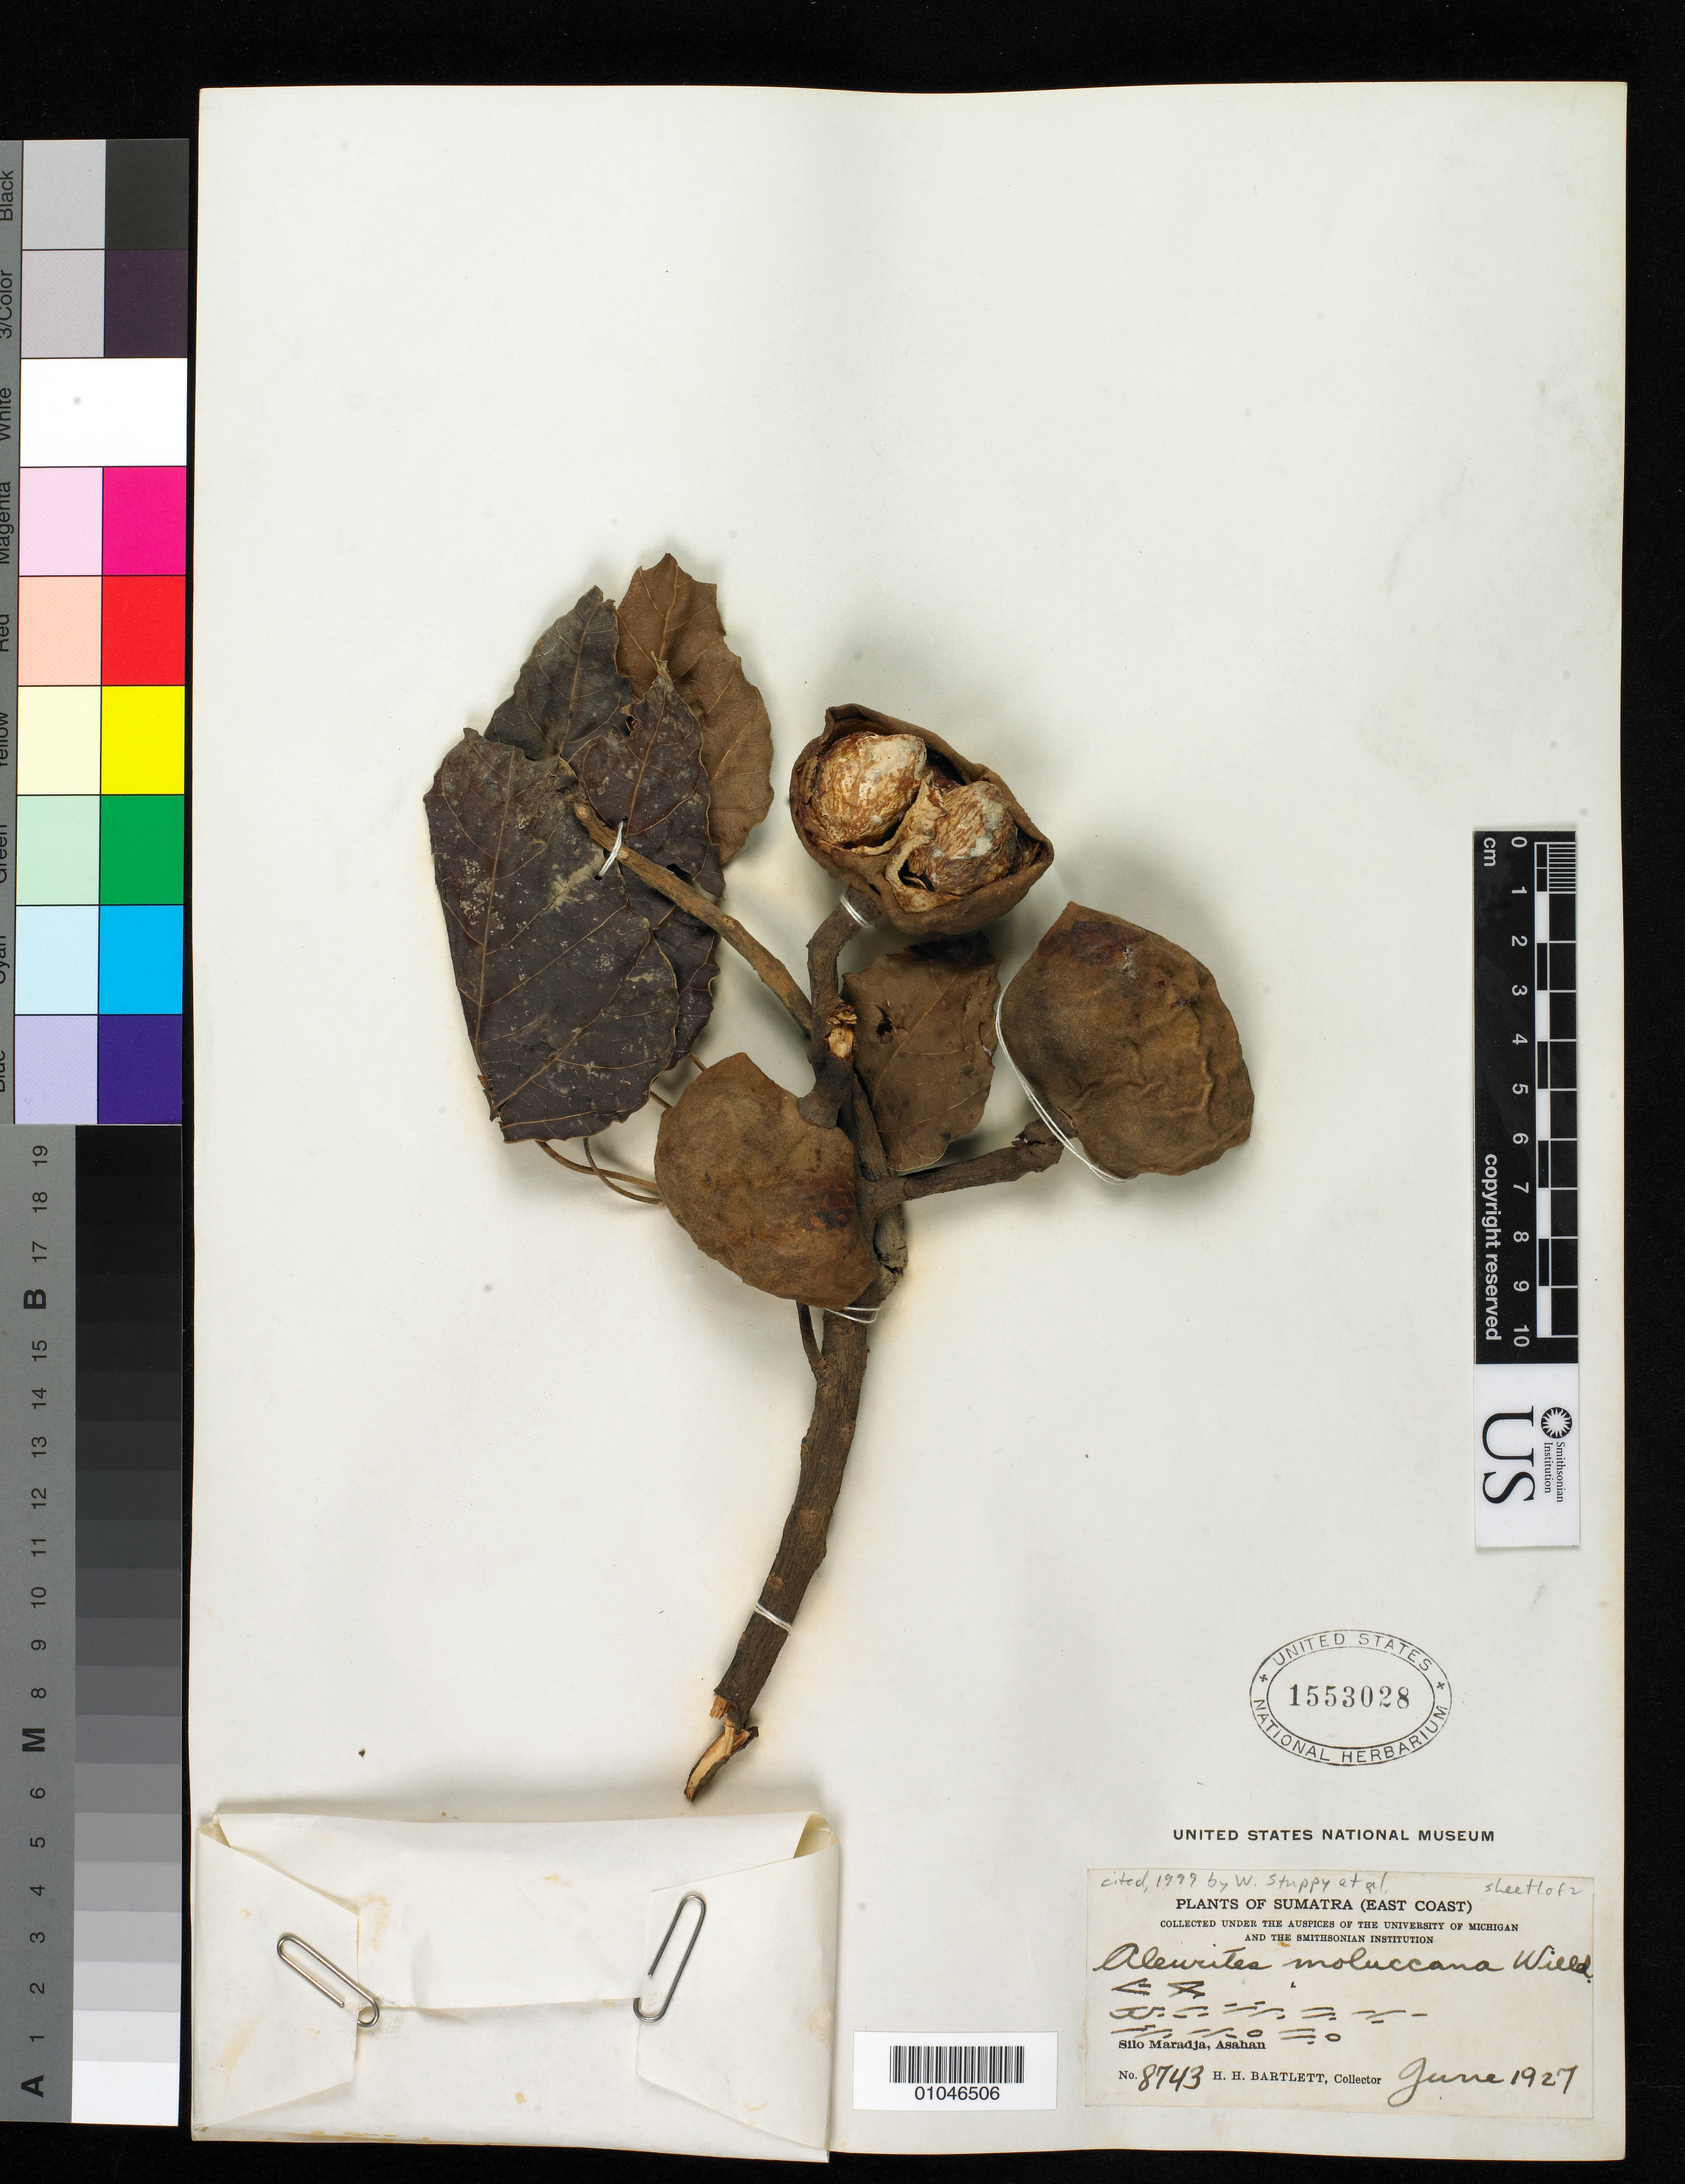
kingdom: Plantae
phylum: Tracheophyta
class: Magnoliopsida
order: Malpighiales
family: Euphorbiaceae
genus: Aleurites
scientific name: Aleurites moluccanus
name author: (L.) Willd.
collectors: H. H. Bartlett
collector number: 8743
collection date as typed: Jun 1927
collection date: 1927-06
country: Indonesia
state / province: Sumatra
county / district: Sumatera Utara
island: Sumatra I.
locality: (East Coast) Silo Maradja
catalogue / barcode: US 1553028